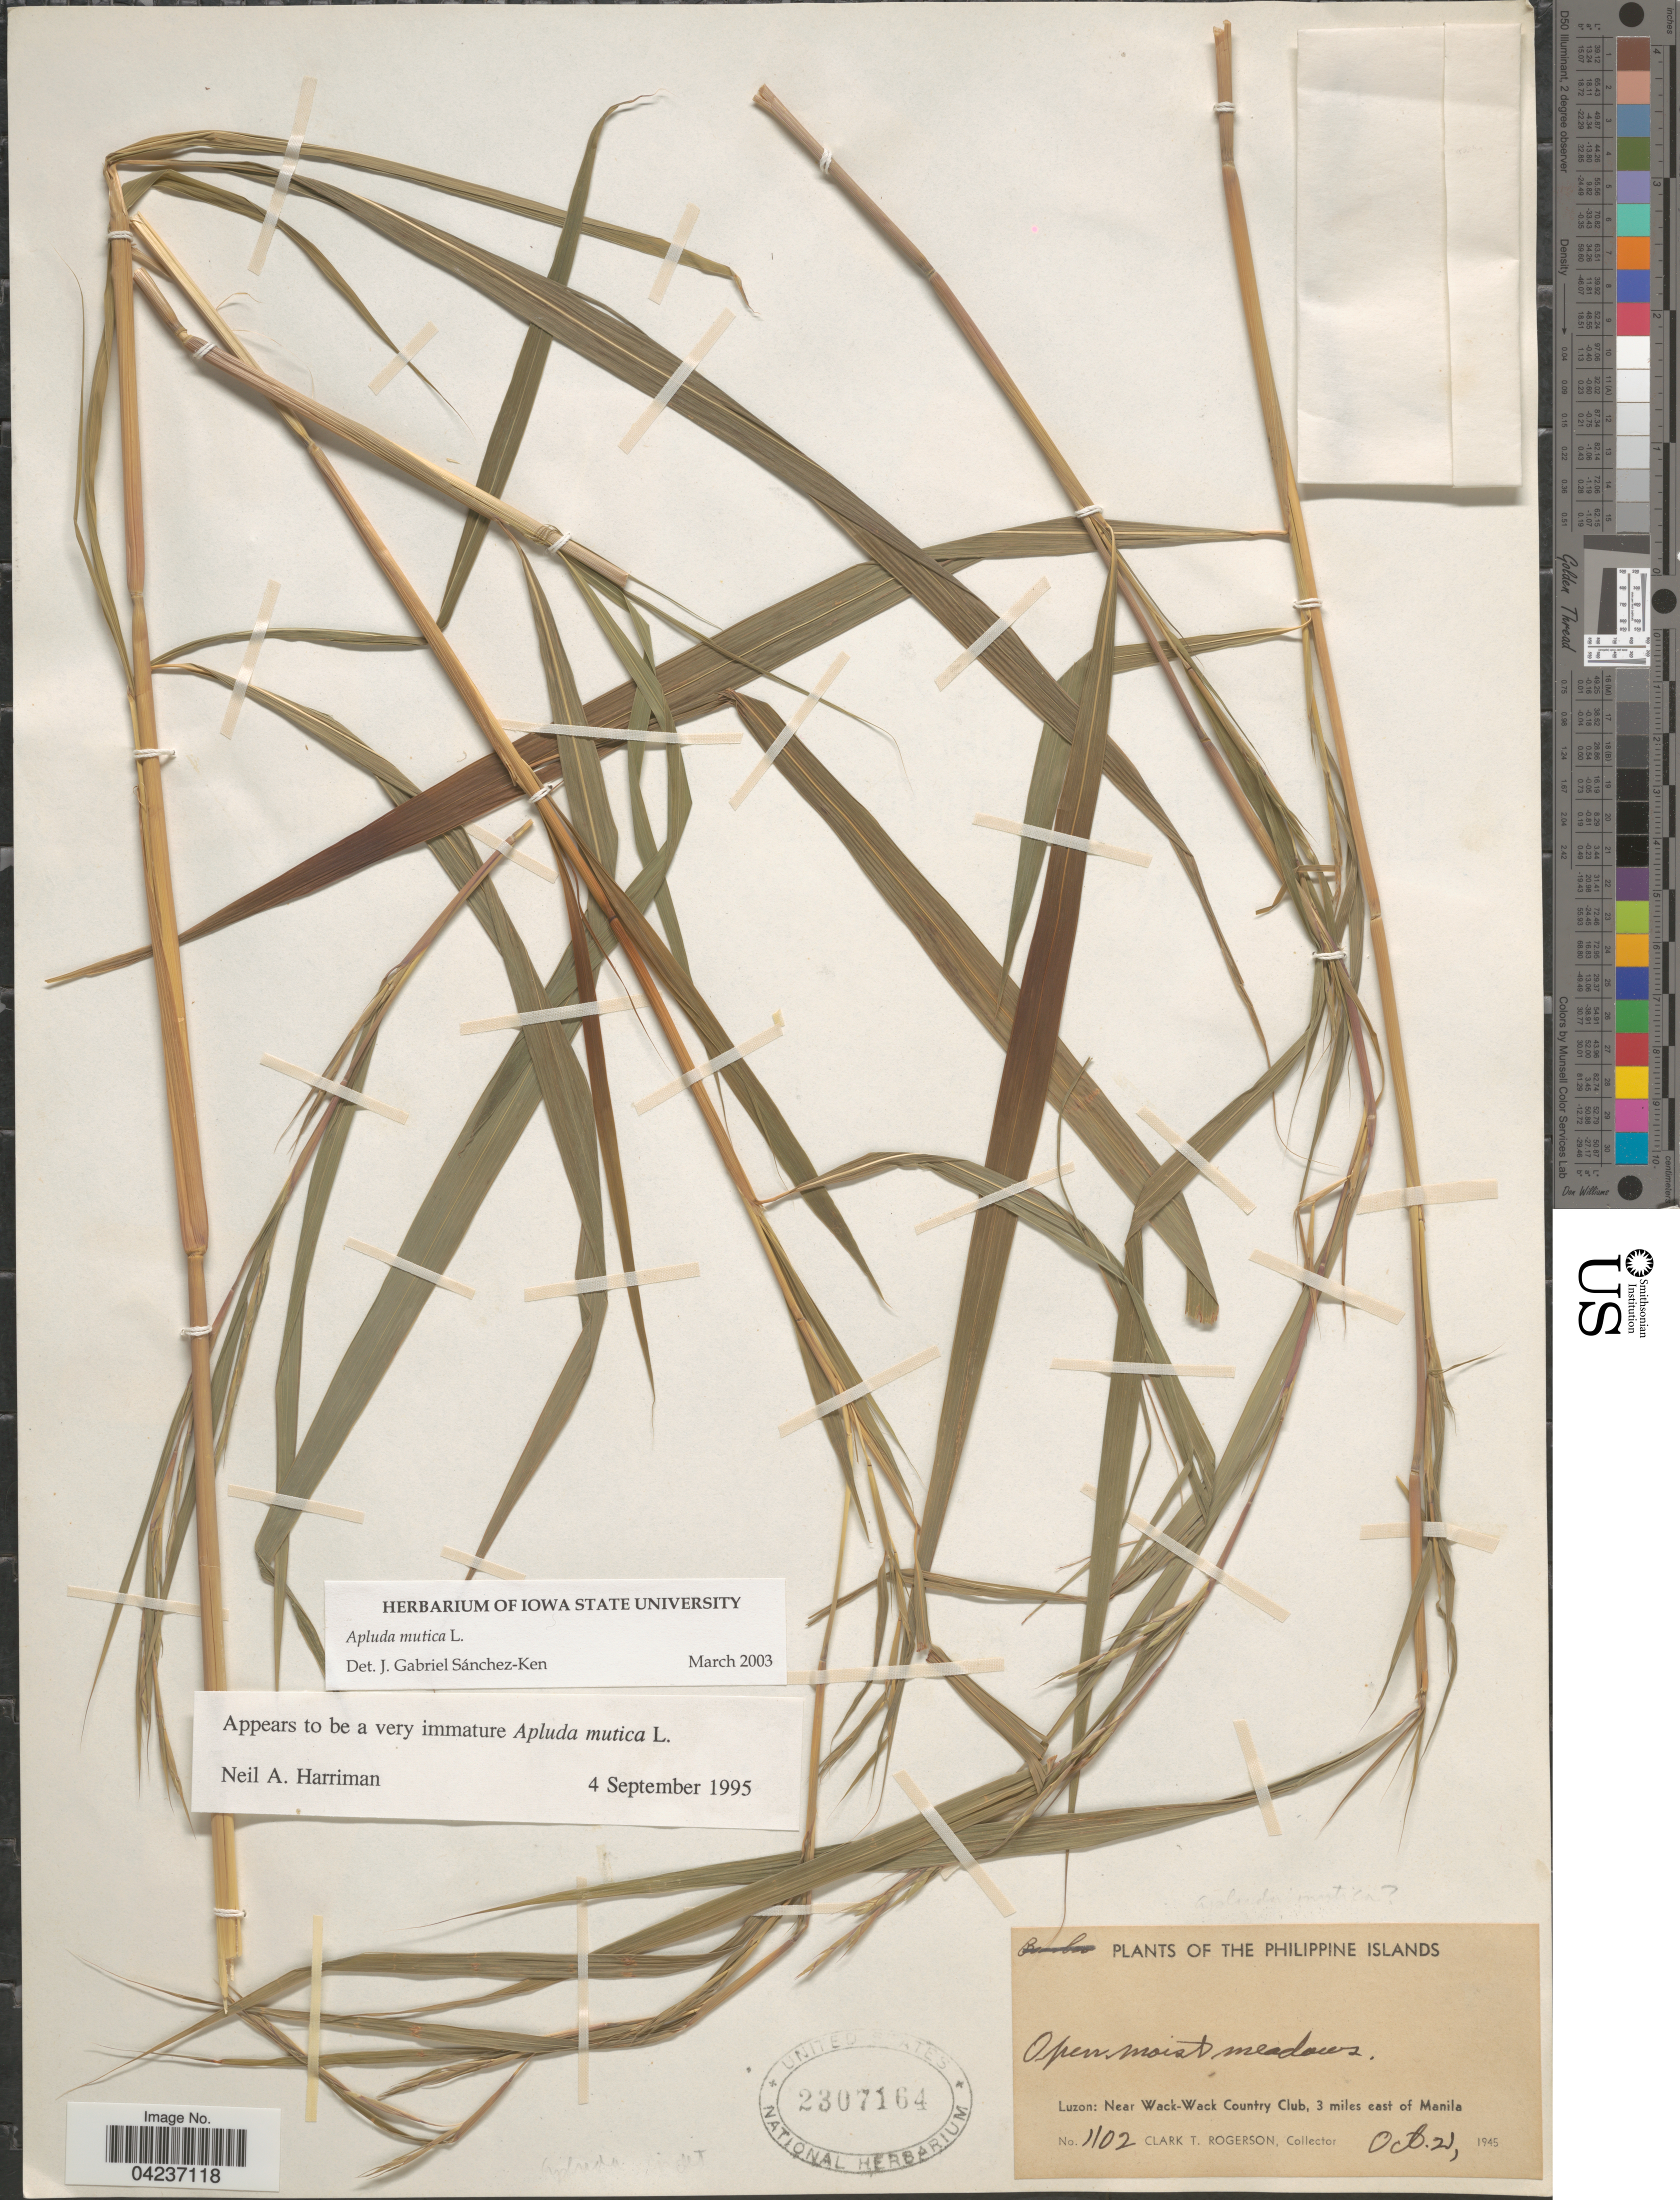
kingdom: Plantae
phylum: Tracheophyta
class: Liliopsida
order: Poales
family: Poaceae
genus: Apluda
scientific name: Apluda mutica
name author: L.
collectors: C. Rogerson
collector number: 1102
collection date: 1945-10-21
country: Philippines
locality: Philippine Islands. Luzon: Near Wack-Wack Country Club, 3 miles east of Manila.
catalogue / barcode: US 2307164